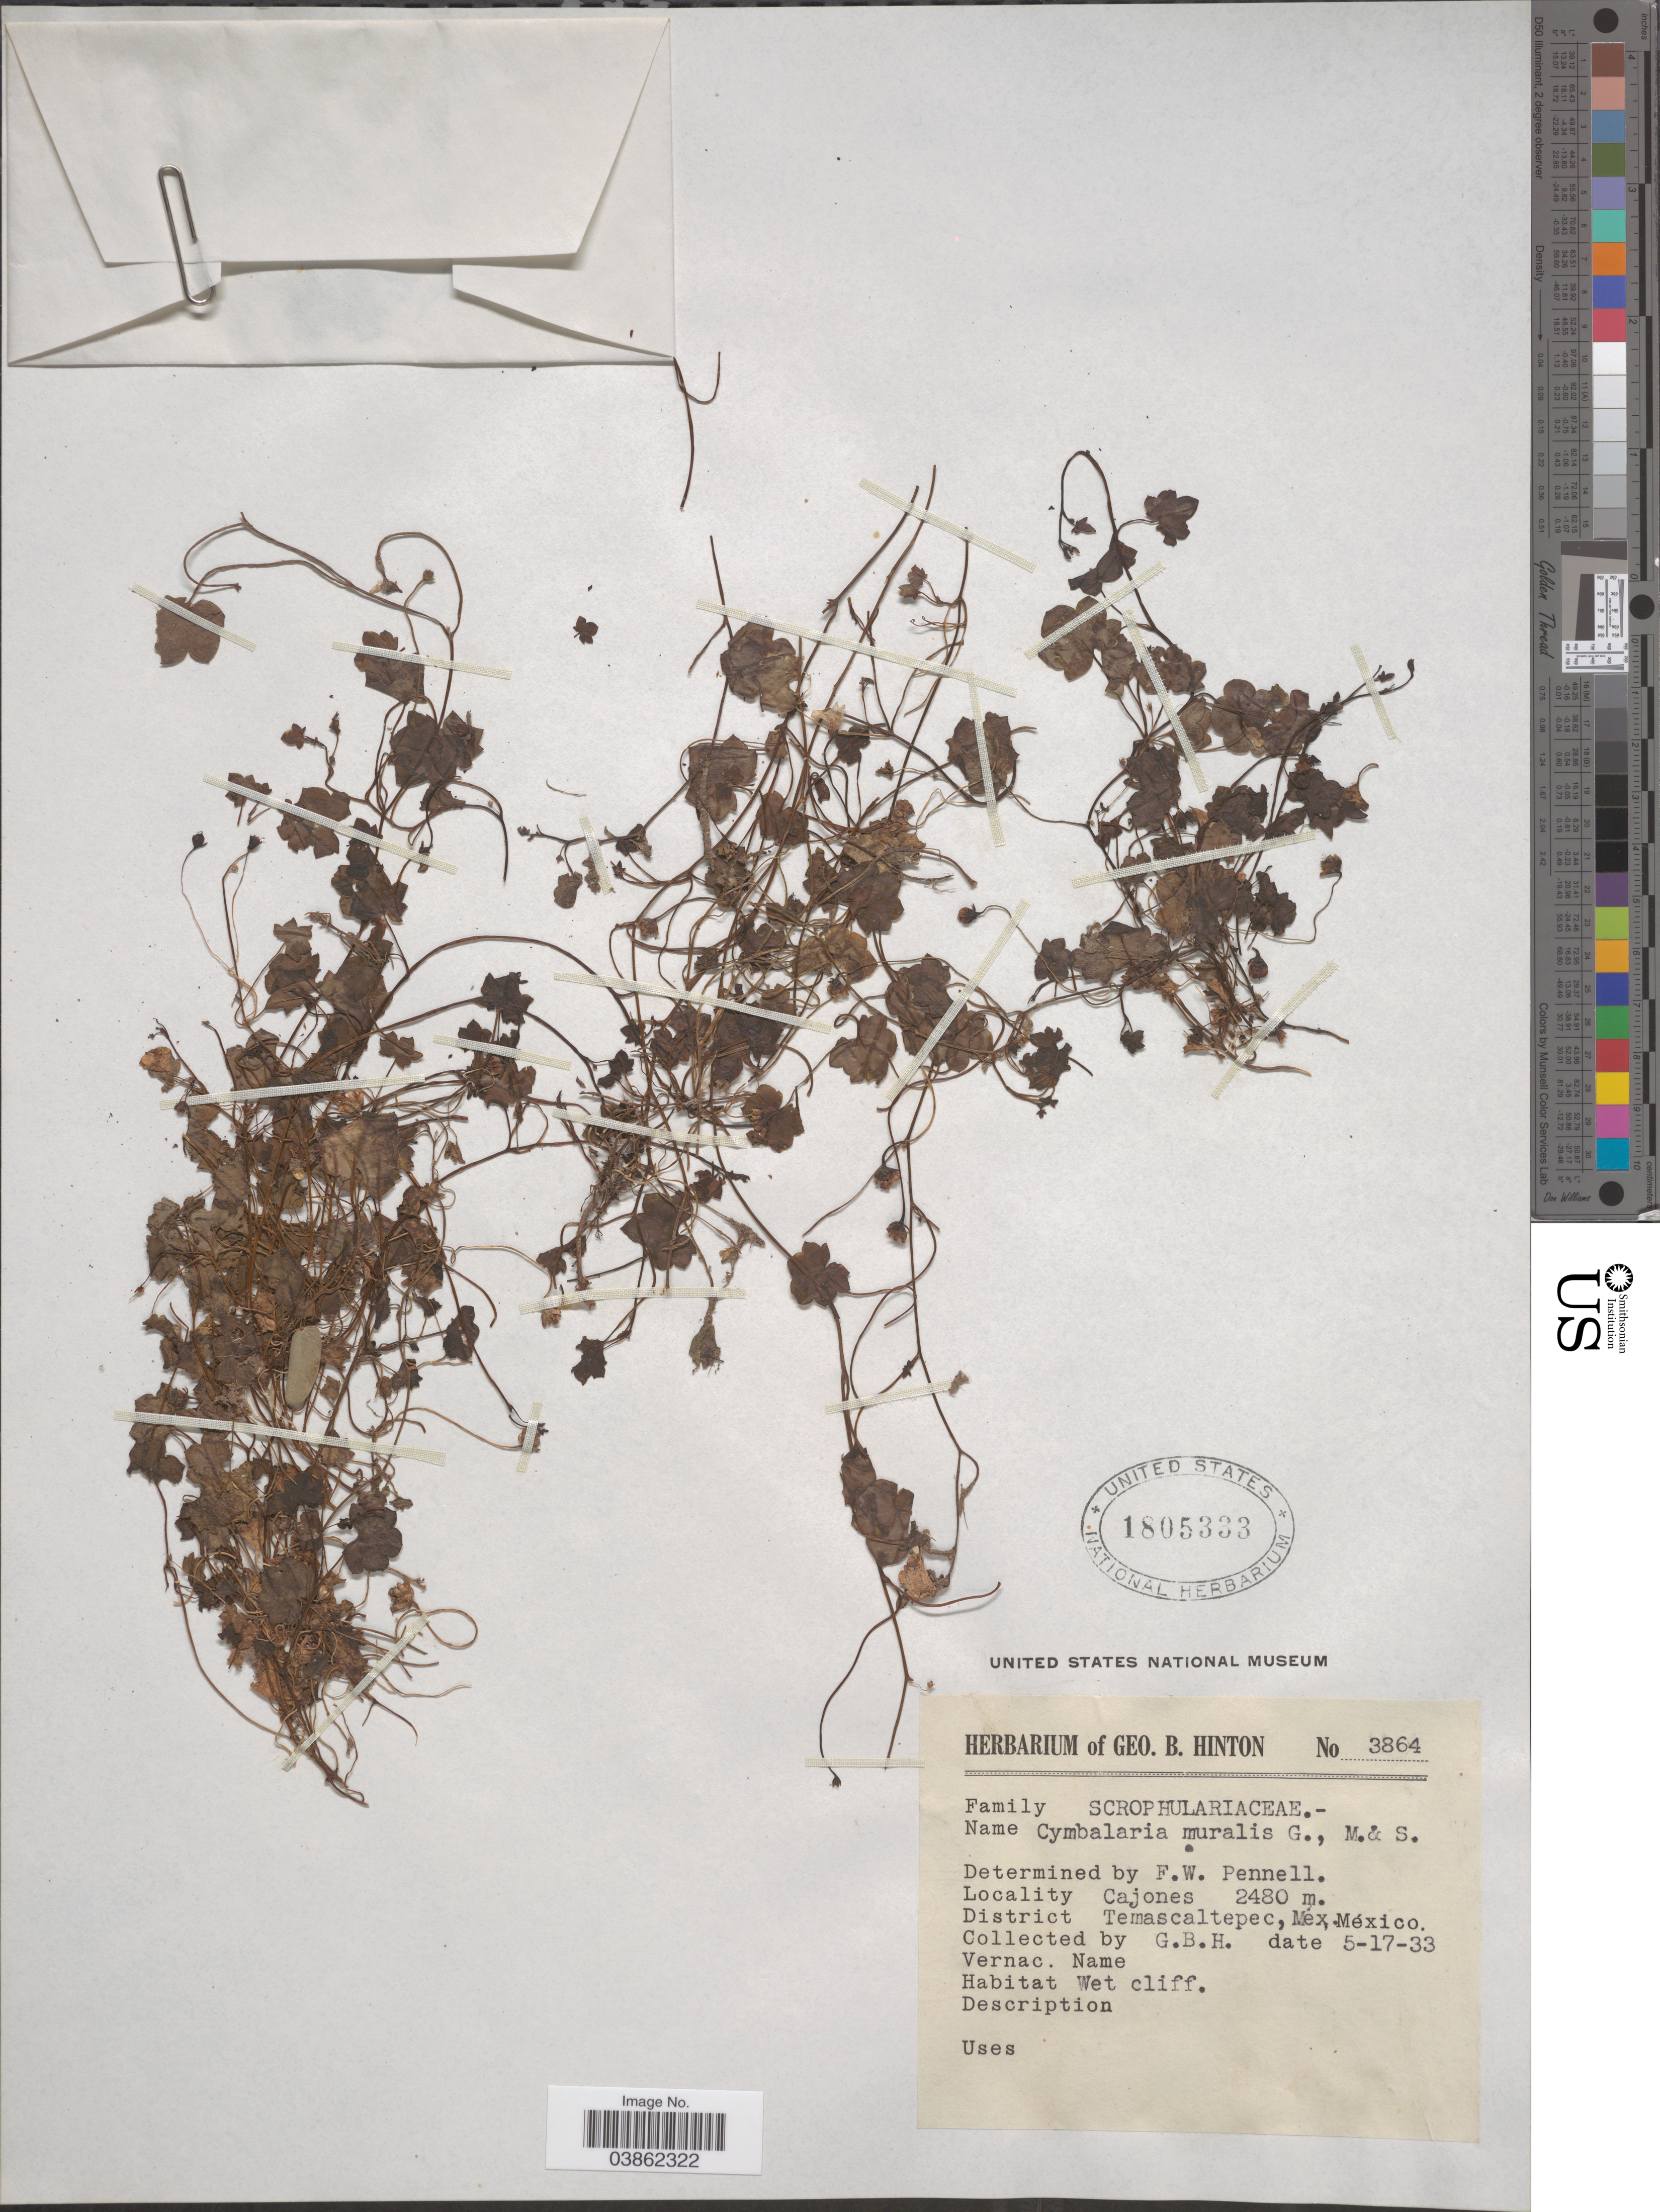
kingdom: Plantae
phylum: Tracheophyta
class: Magnoliopsida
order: Lamiales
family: Plantaginaceae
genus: Cymbalaria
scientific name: Cymbalaria muralis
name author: Gaertn. et al.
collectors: G. B. Hinton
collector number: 3864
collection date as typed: Transcribed d/m/y: 17/5/33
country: Mexico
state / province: México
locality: Cajones. District Temascaltepec.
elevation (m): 2480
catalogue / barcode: US 1805333